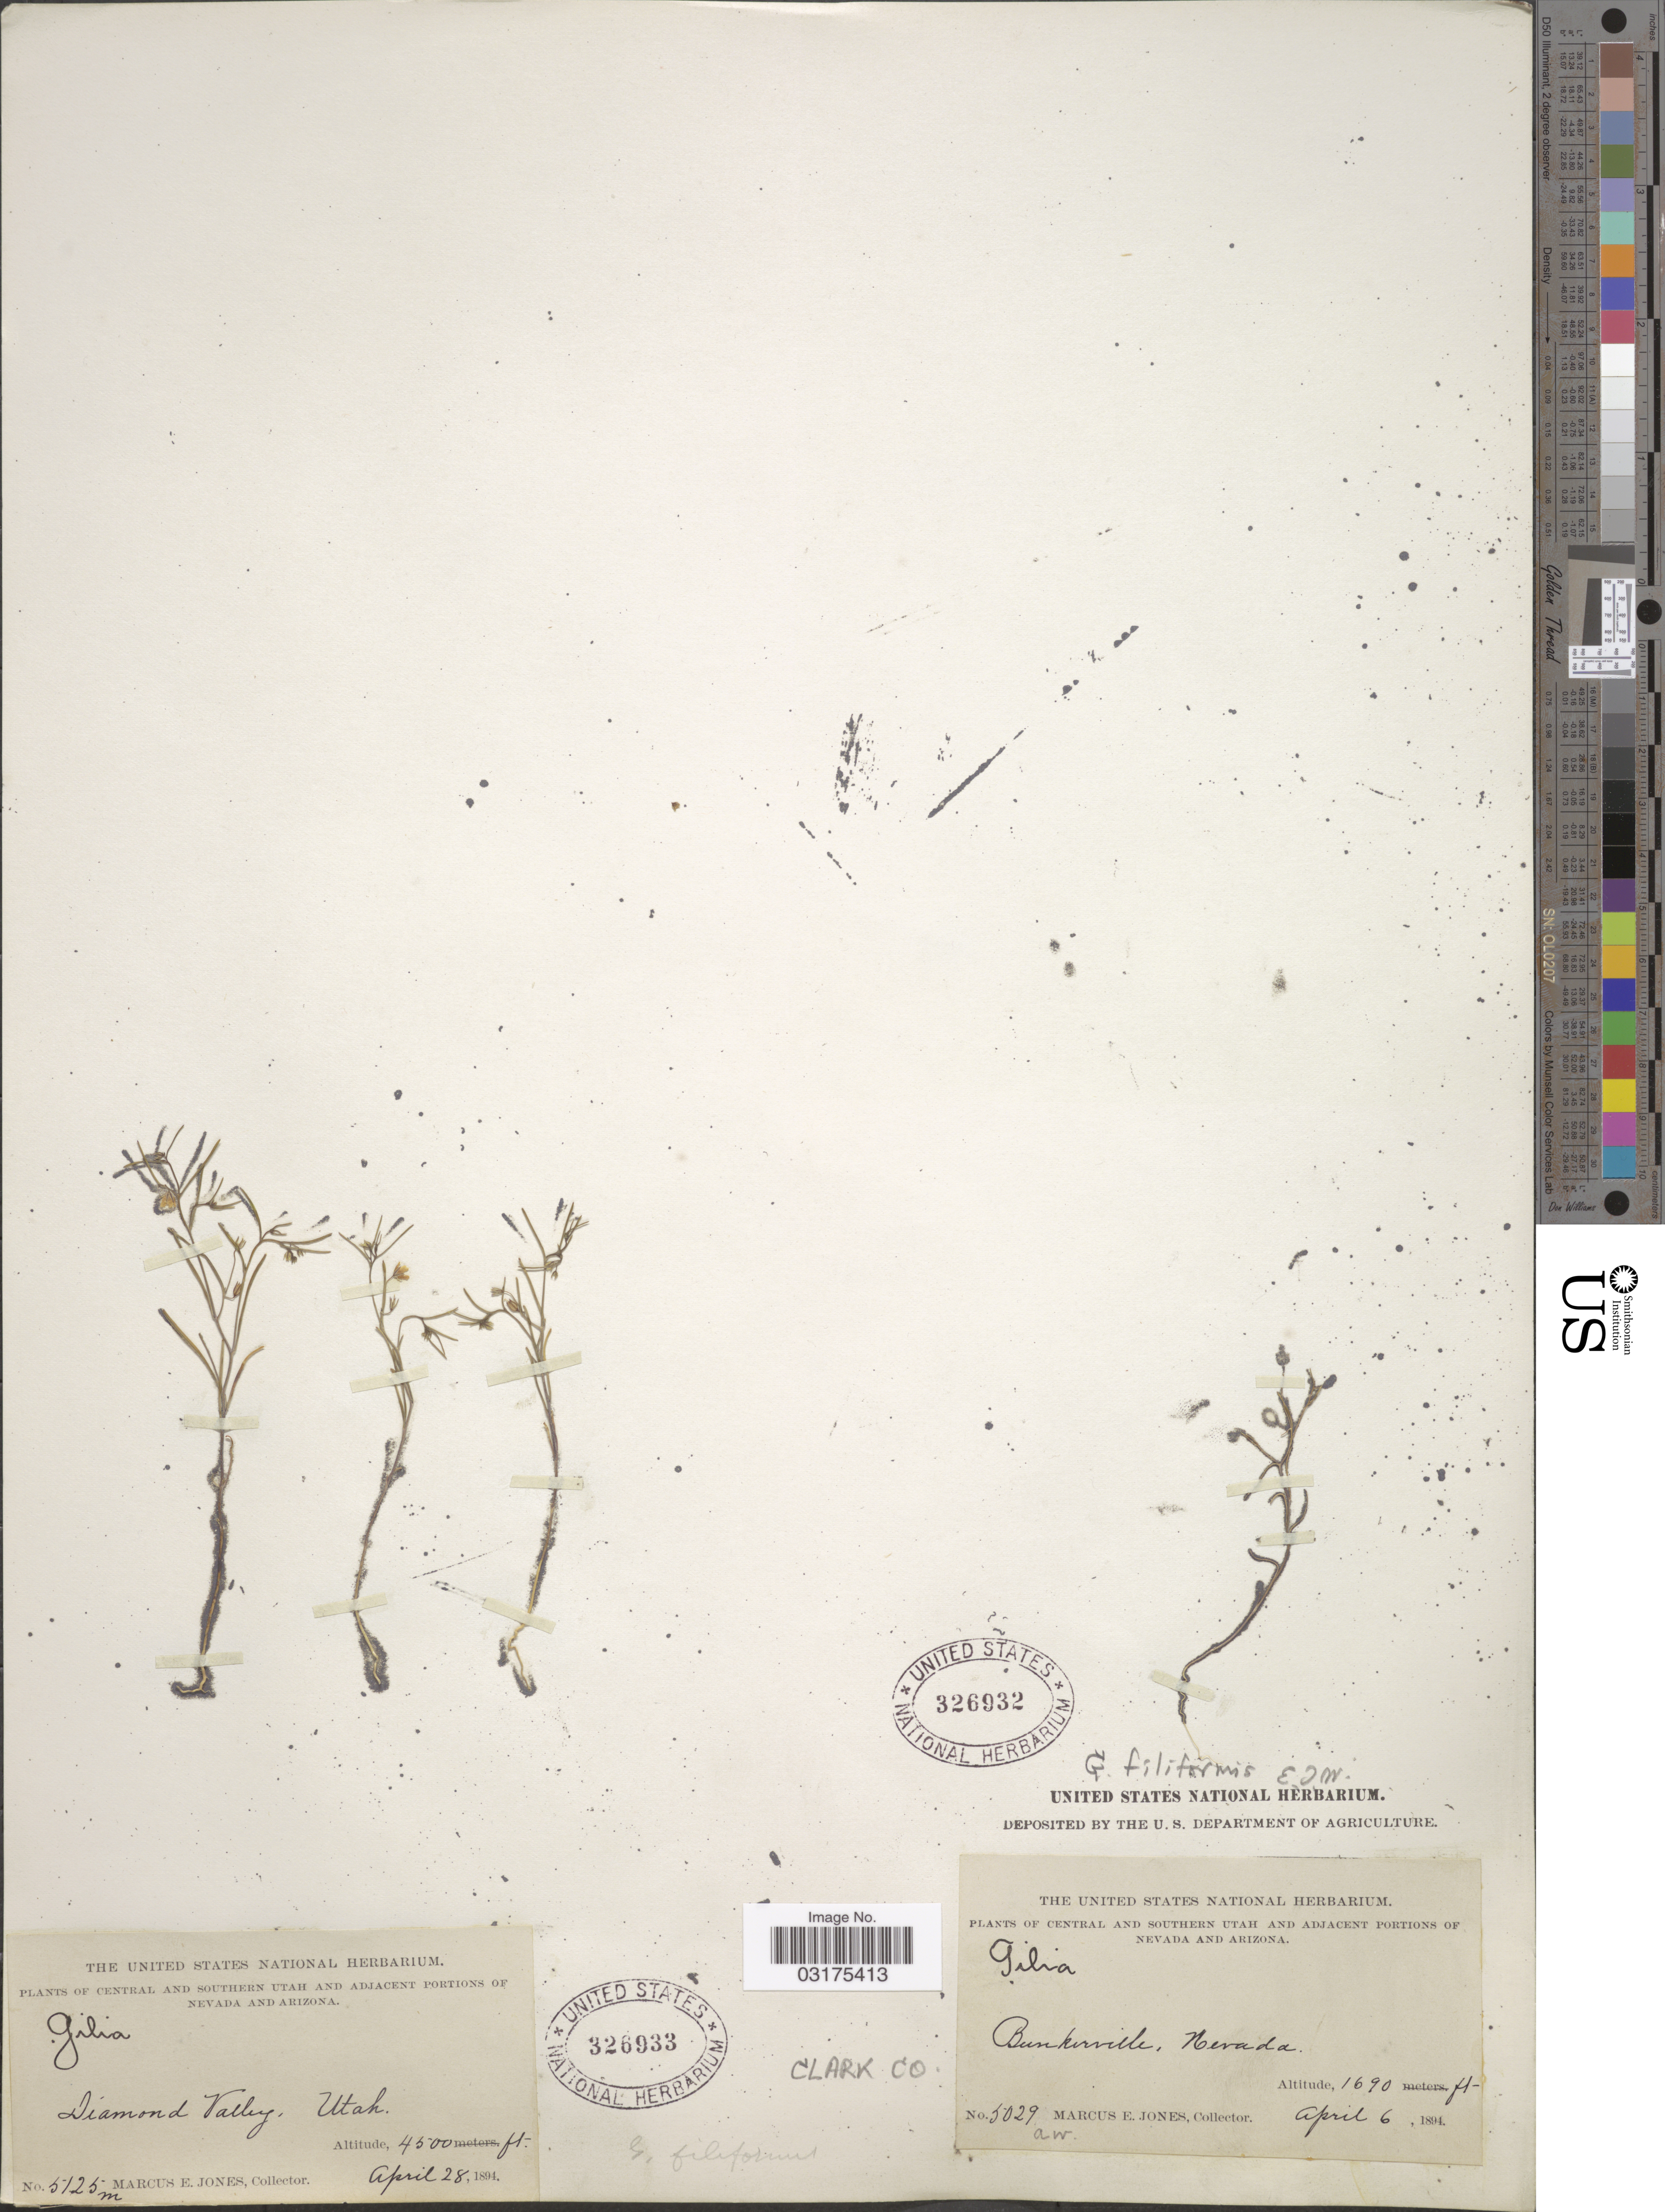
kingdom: Plantae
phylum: Tracheophyta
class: Magnoliopsida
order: Ericales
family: Polemoniaceae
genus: Linanthus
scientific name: Linanthus filiformis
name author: (Parry ex A. Gray) J.M. Porter & L.A. Johnson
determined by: Strong, Mark T., (BOT), Smithsonian Institution - National Museum of Natural History (UNITED STATES)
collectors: M. E. Jones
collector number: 5125m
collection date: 1894-04-28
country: United States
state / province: Utah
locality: Central And Southern Utah, Diamond Valley.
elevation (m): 1372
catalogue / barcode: US 326933